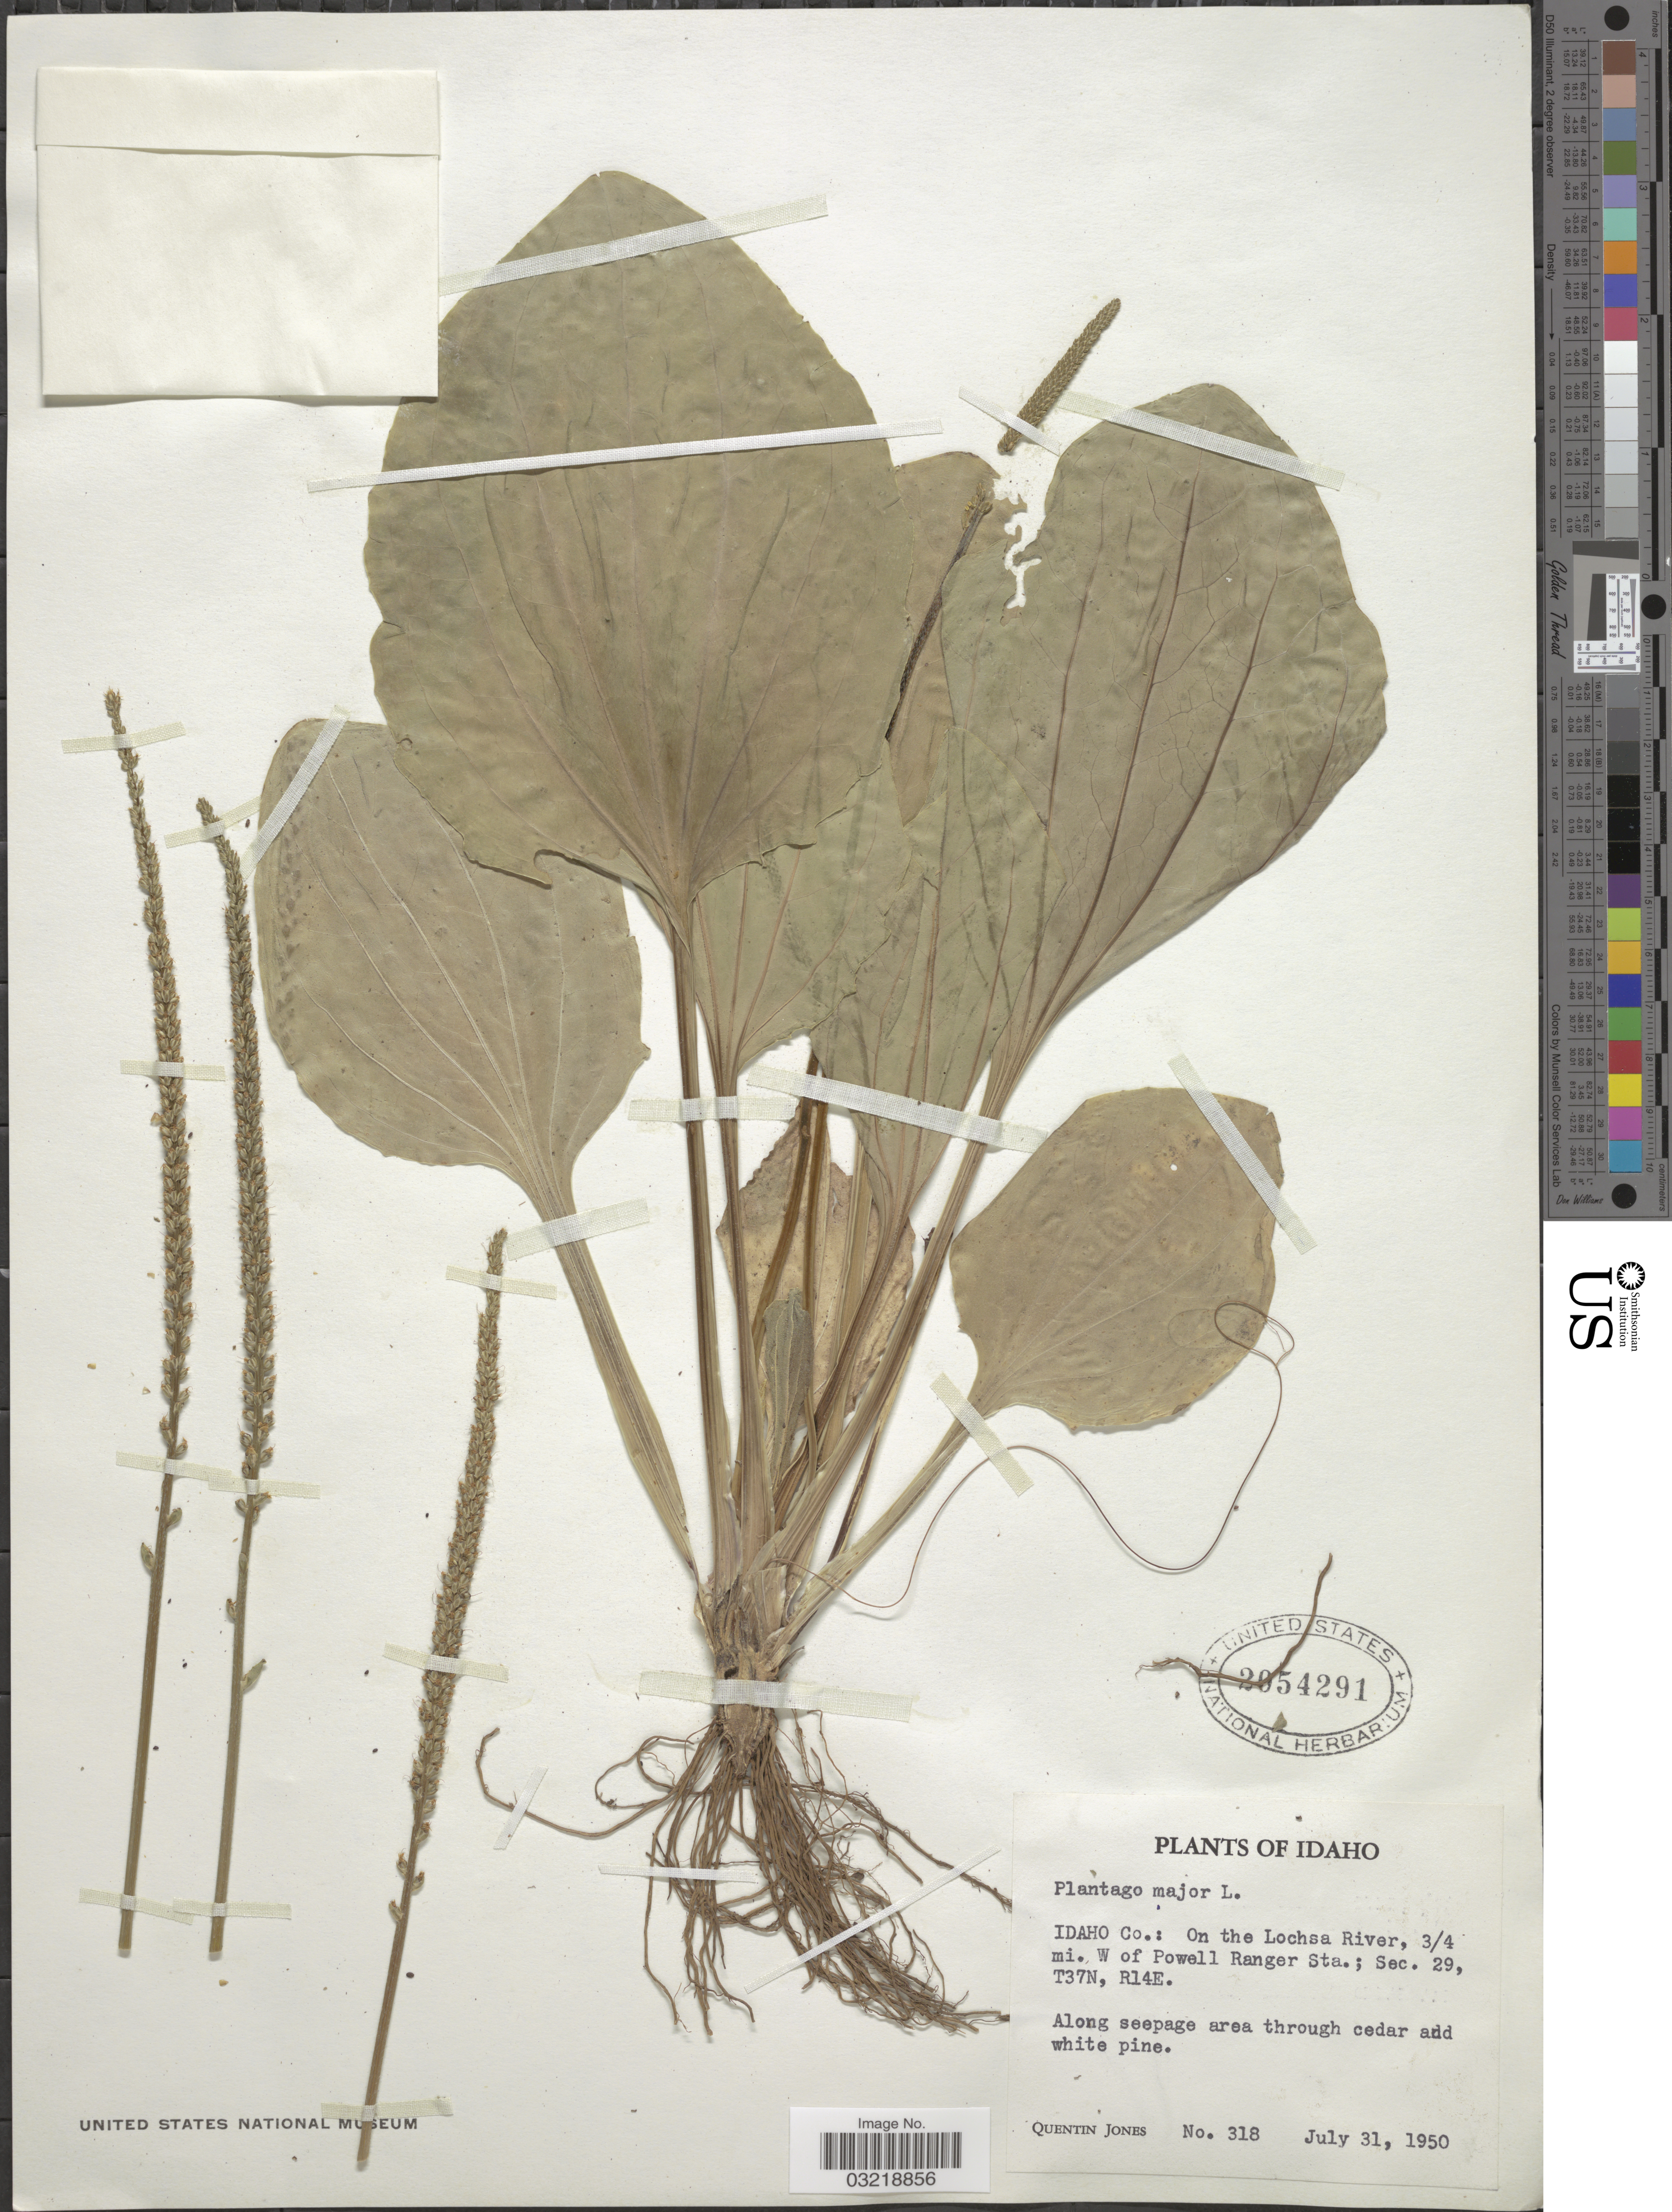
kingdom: Plantae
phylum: Tracheophyta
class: Magnoliopsida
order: Lamiales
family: Plantaginaceae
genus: Plantago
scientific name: Plantago major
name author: L.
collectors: Q. Jones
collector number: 318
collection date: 1950-07-31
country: United States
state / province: Idaho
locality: Idaho Co.: On the Lochsa River, ¾ mi. W of Powell Ranger Sta.; Sec. 29, T37N, R14E.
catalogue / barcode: US 2054291